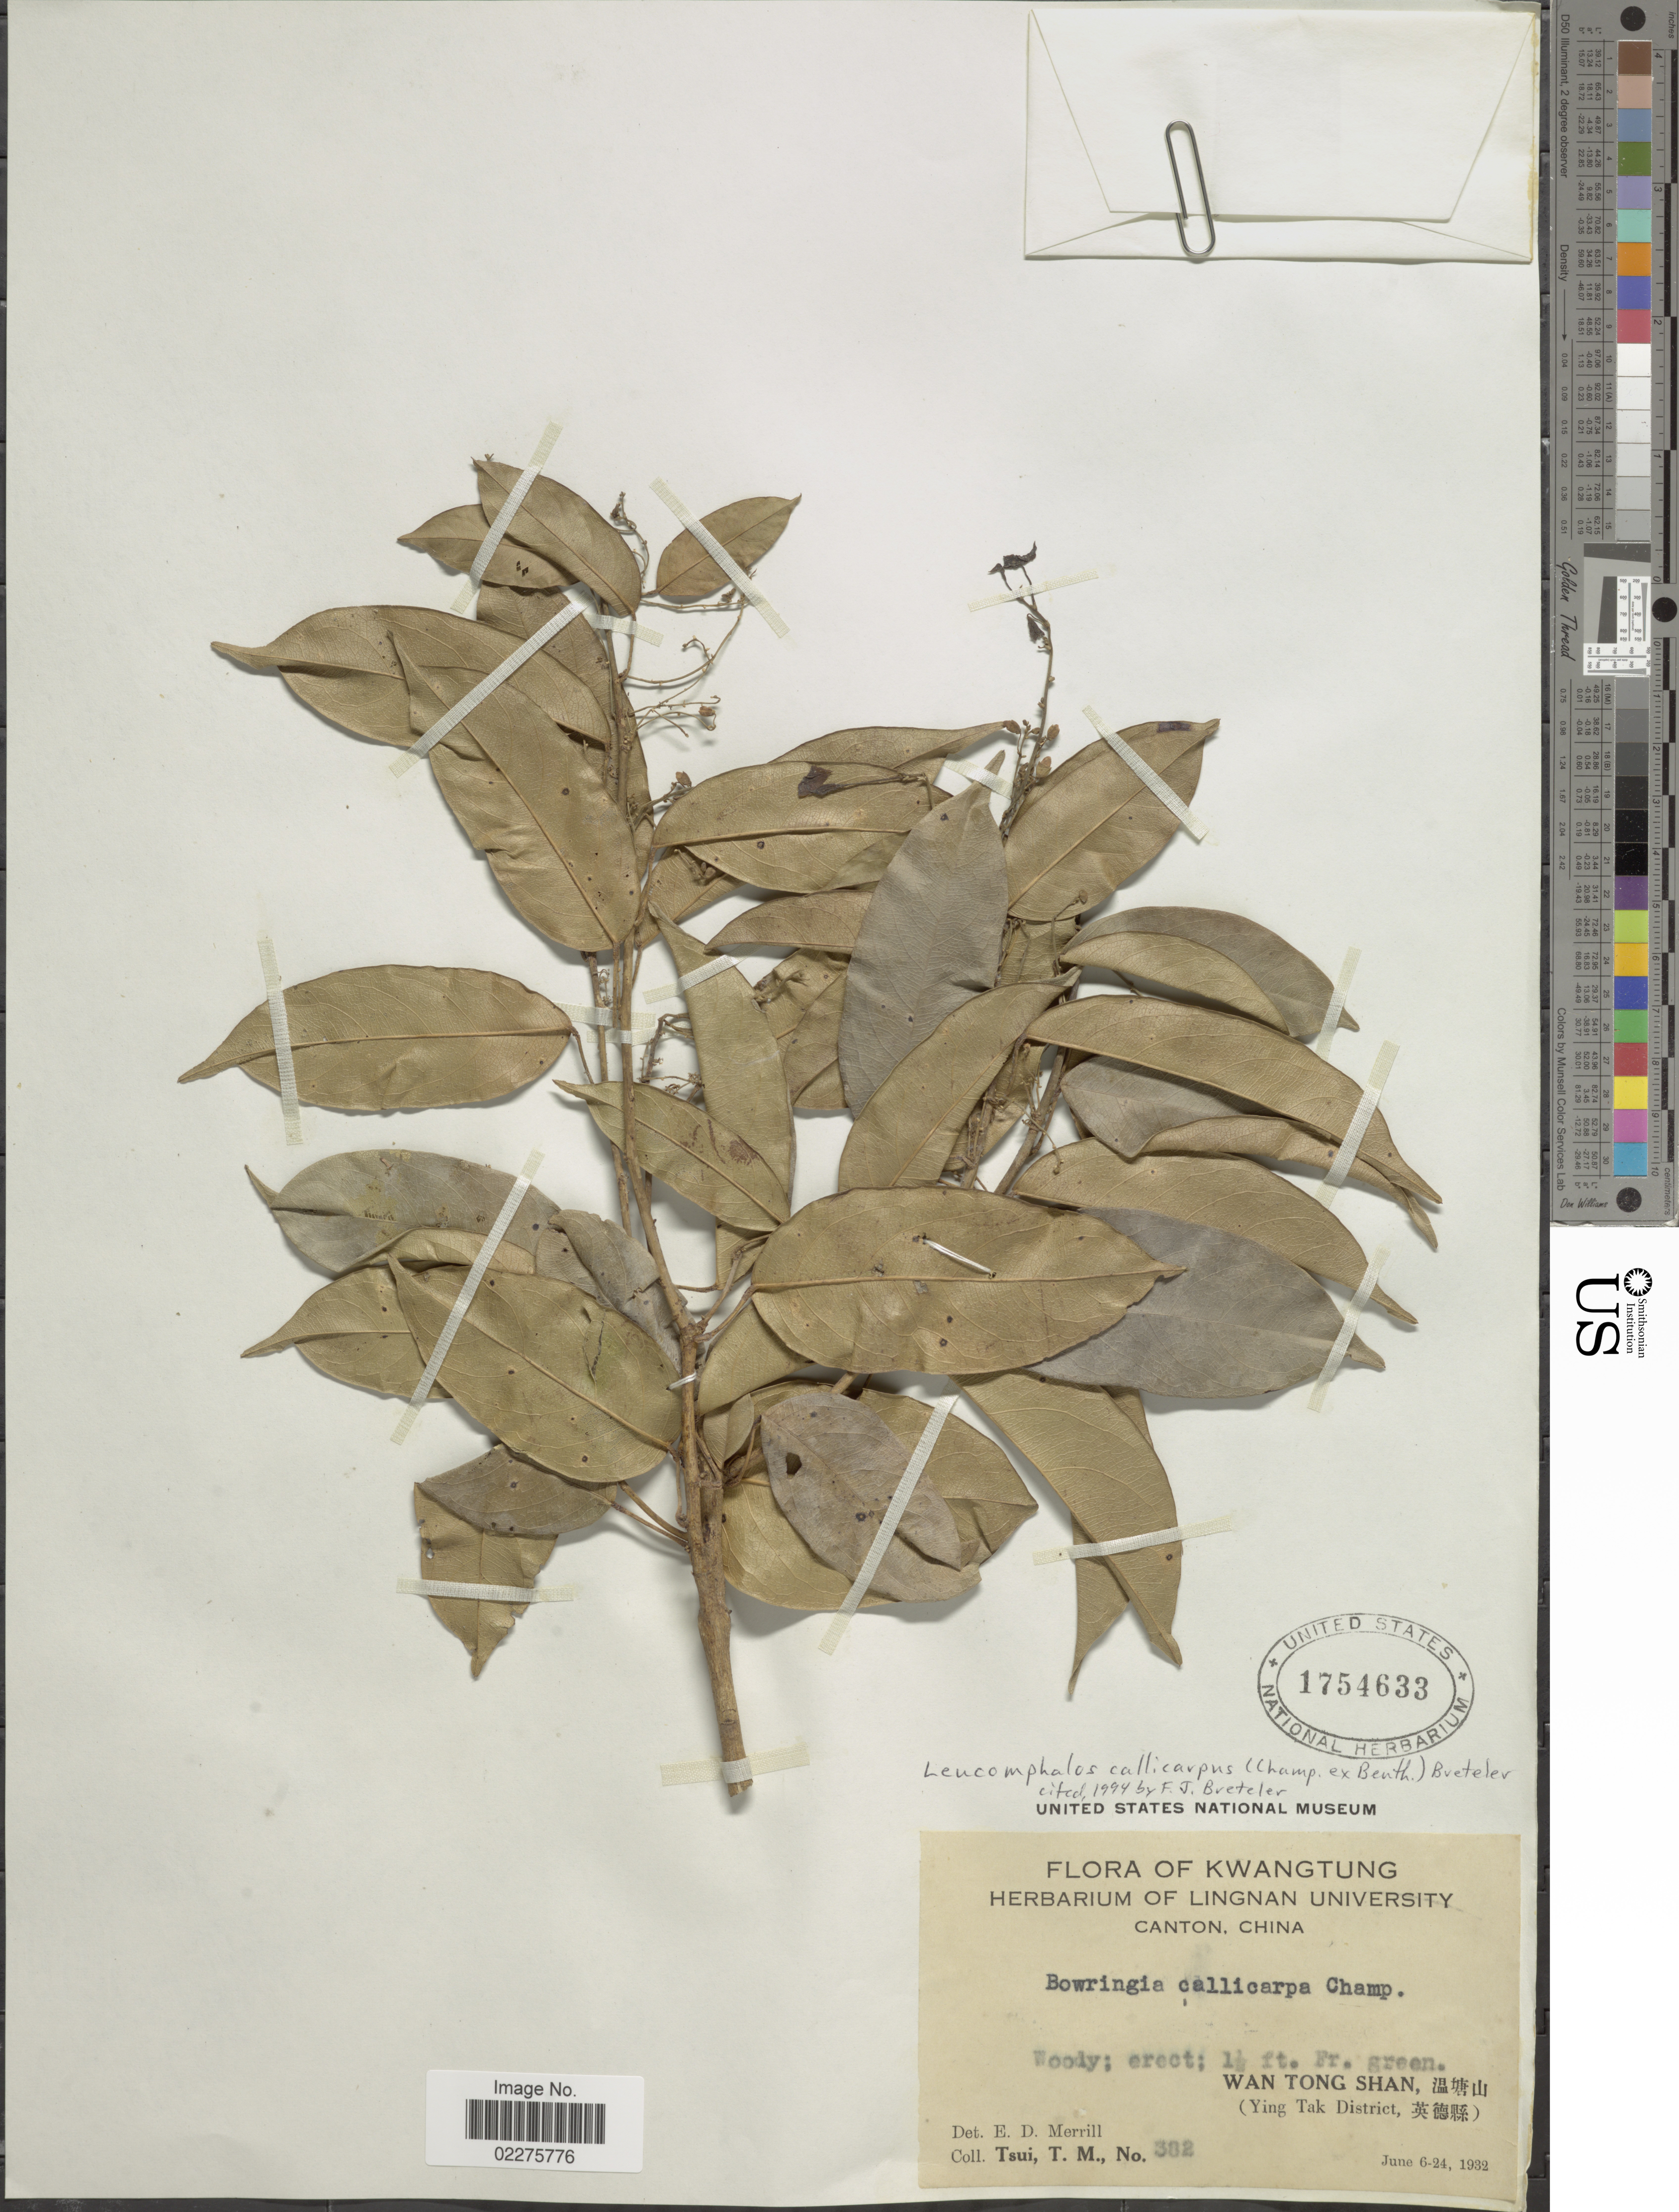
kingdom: Plantae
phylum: Tracheophyta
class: Magnoliopsida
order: Fabales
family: Fabaceae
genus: Bowringia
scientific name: Bowringia callicarpa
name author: Champ. ex Benth.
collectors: T. Tsui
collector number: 382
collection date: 1932-06-06/1932-06-24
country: China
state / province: Guangdong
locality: Kwangtung. Wan Tong Shan, (Ying Tak District)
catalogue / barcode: US 1754633